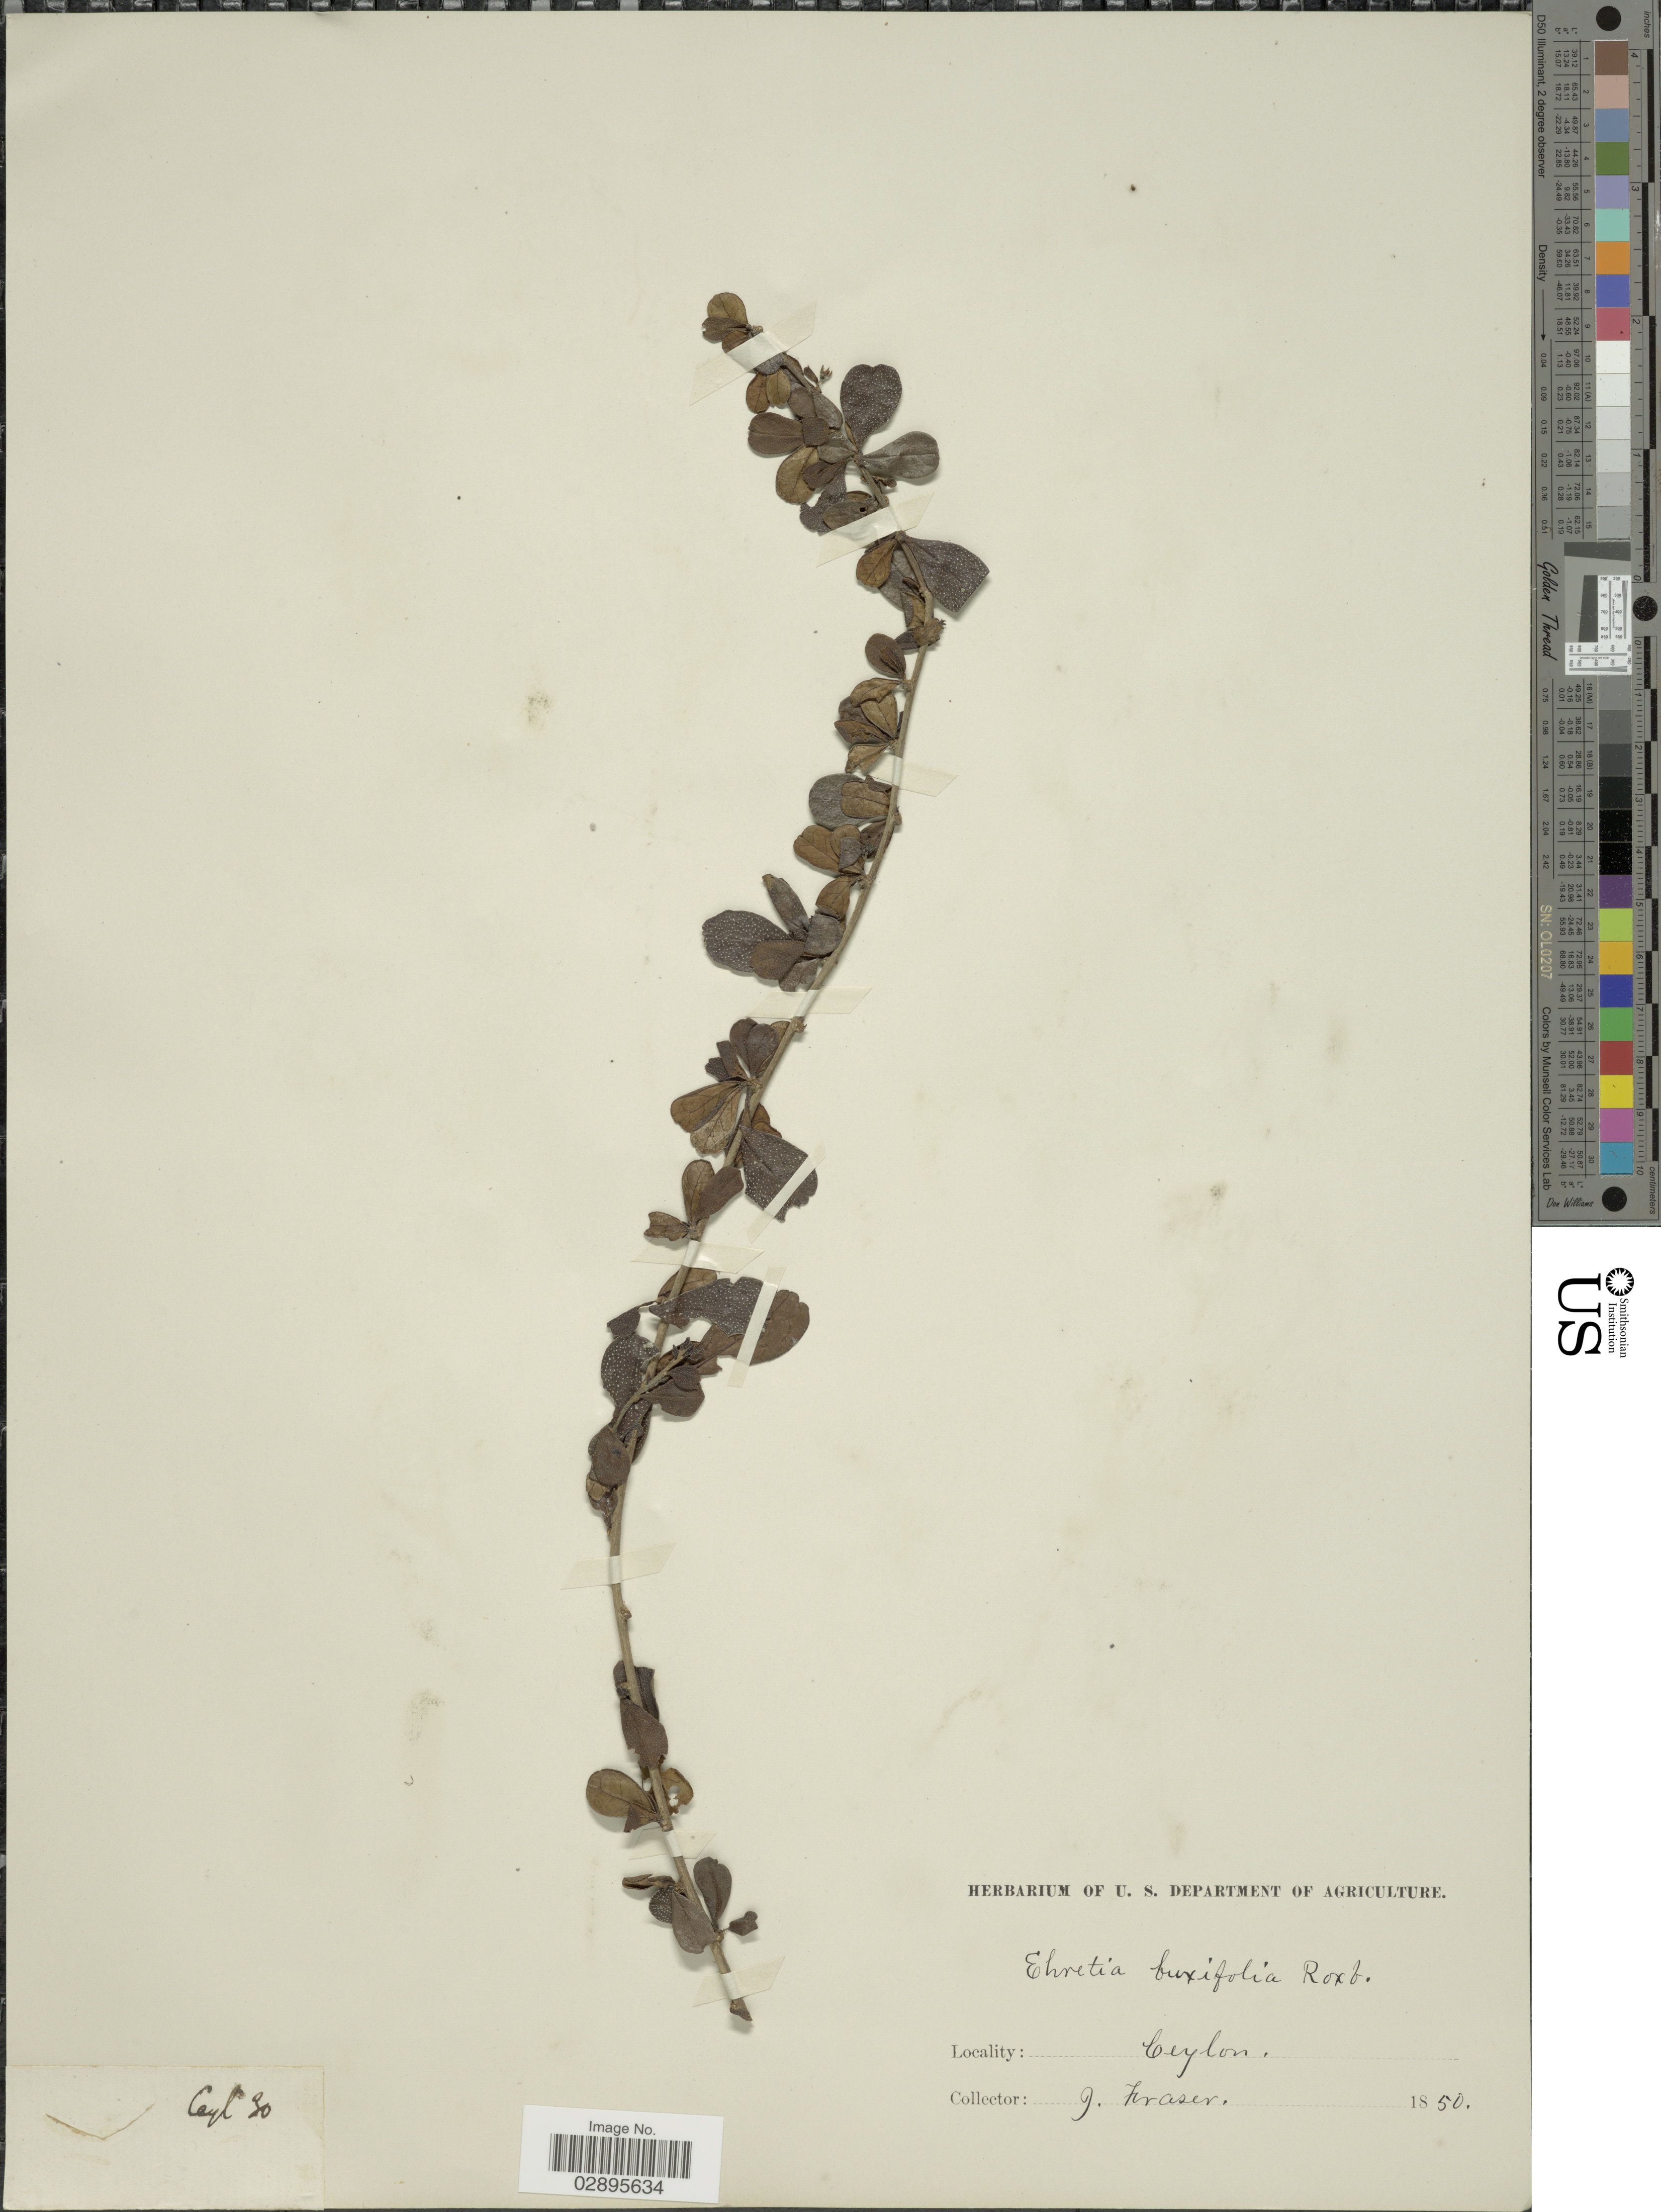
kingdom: Plantae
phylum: Tracheophyta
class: Magnoliopsida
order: Boraginales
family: Ehretiaceae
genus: Ehretia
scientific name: Ehretia microphylla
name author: Lam.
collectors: J. Fraser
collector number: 30?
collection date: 1850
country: Sri Lanka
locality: Ceylon.